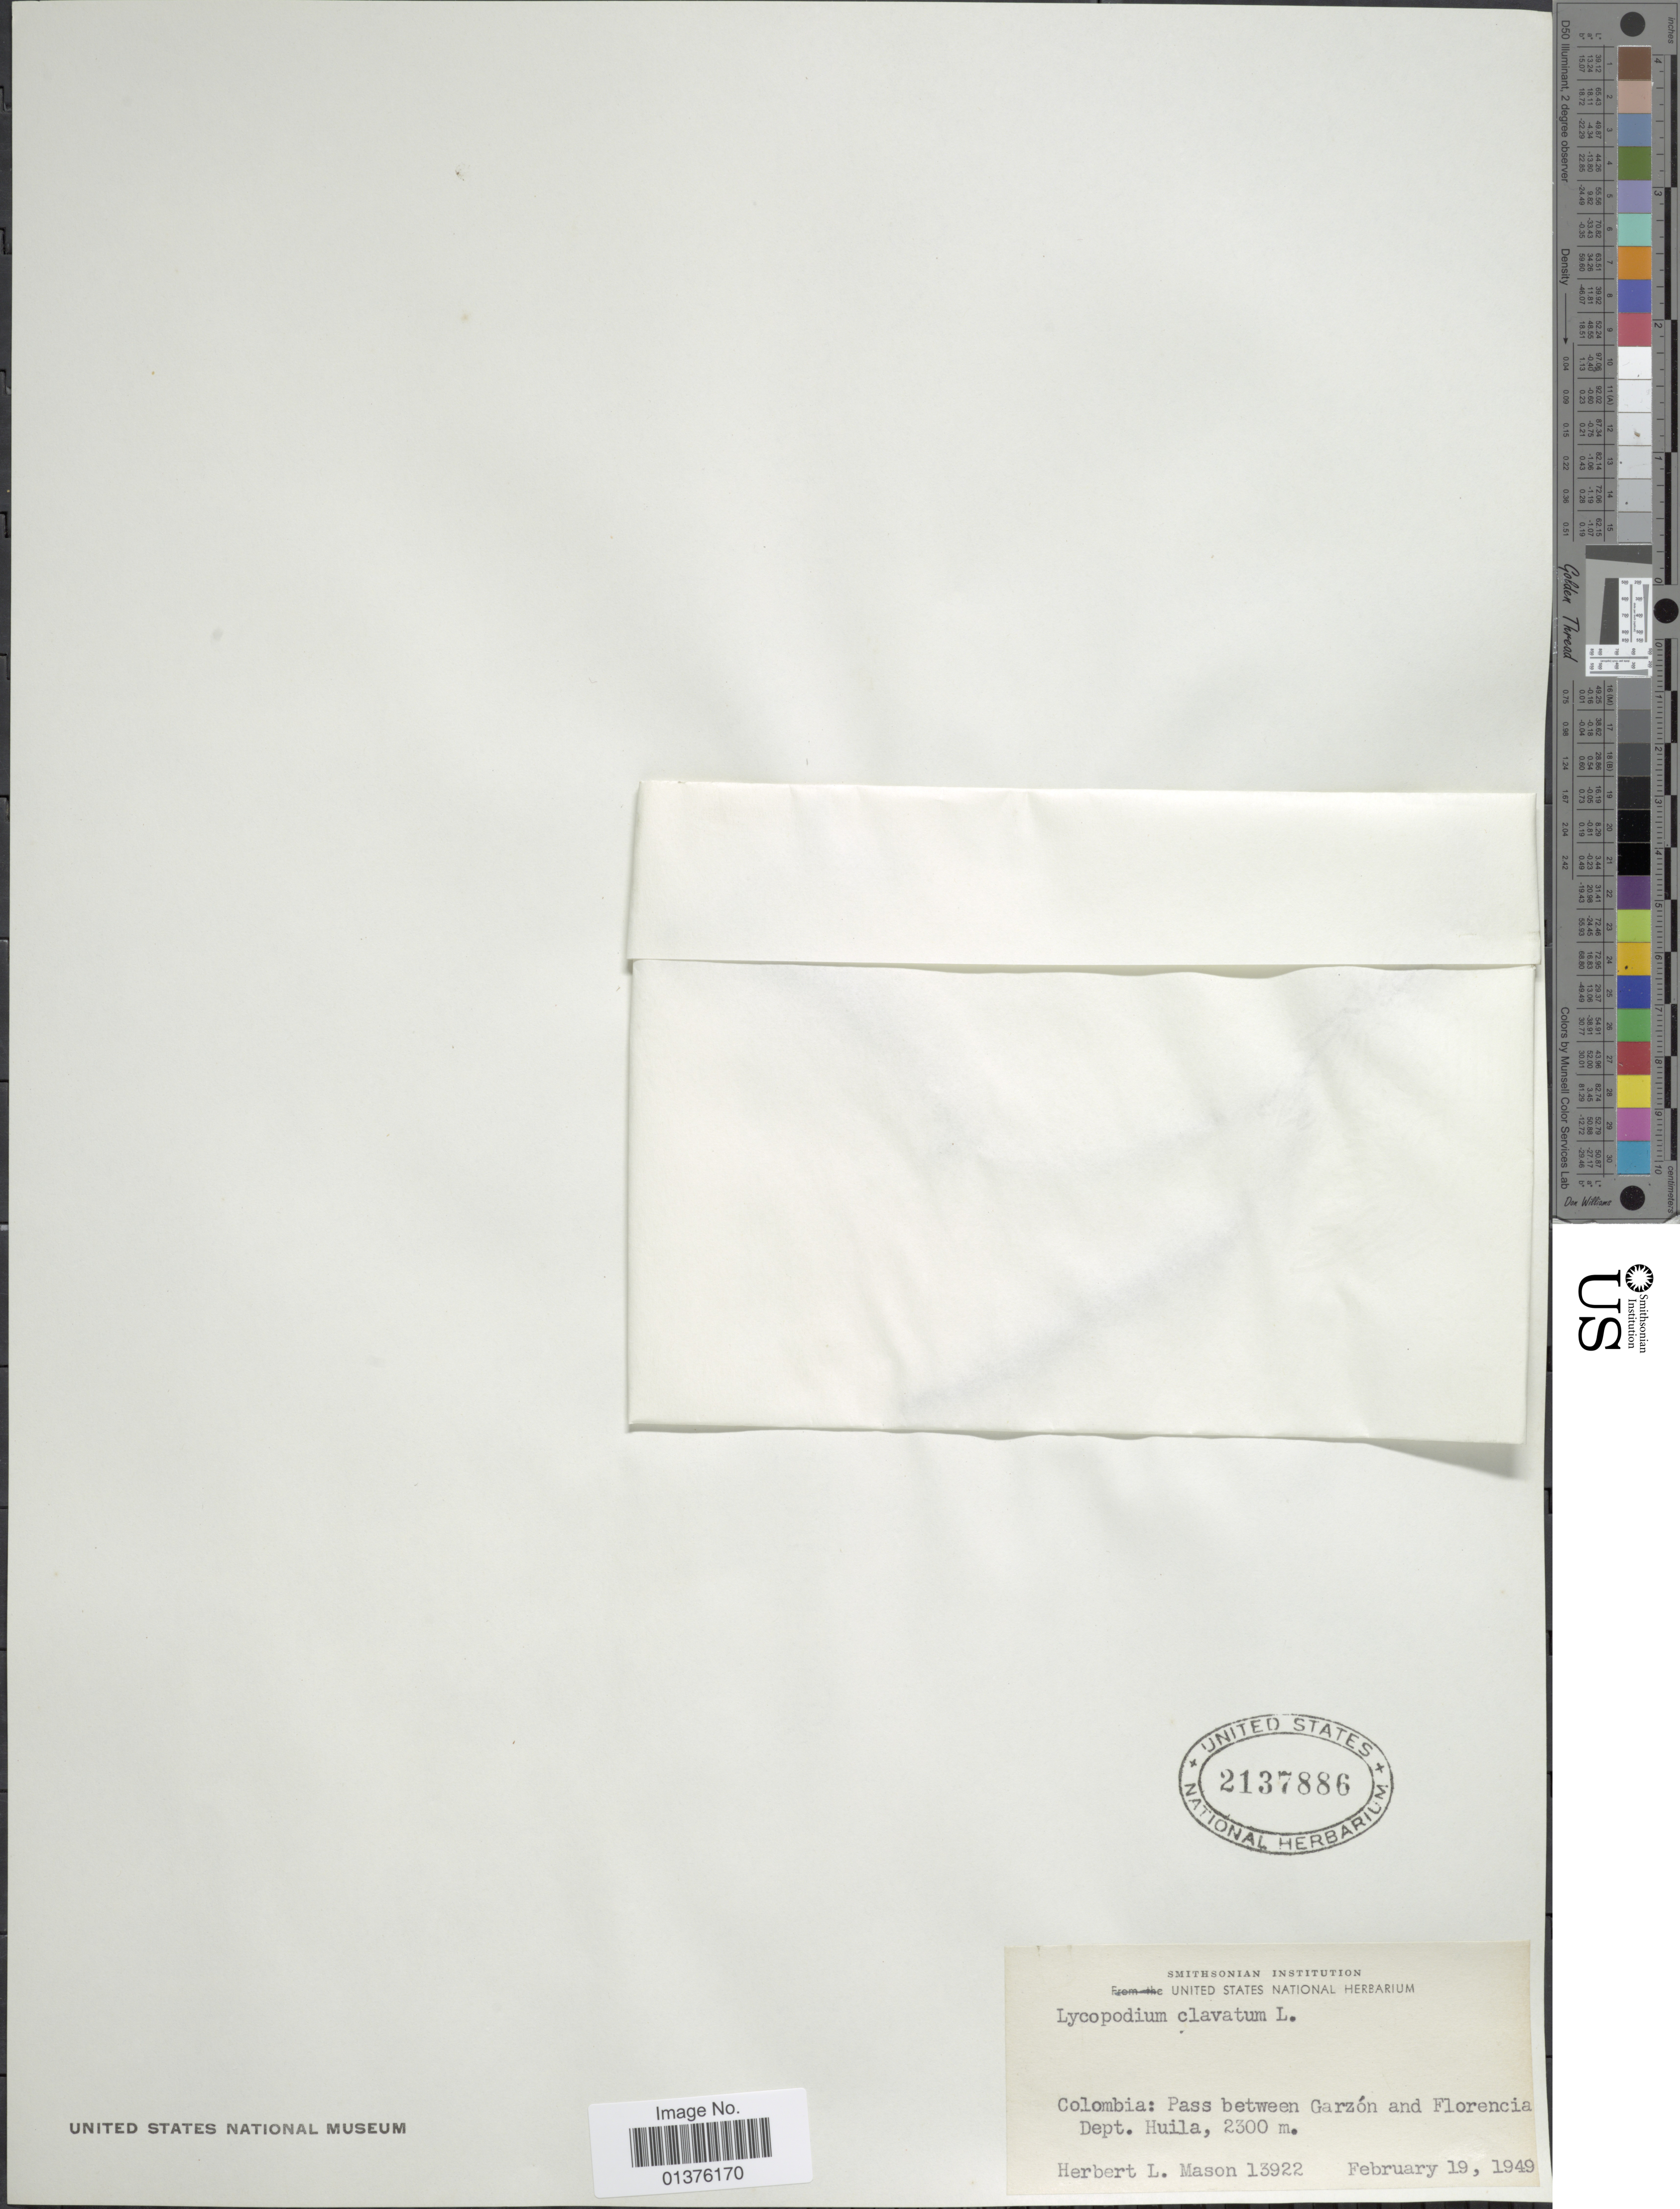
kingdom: Plantae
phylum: Tracheophyta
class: Lycopodiopsida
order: Lycopodiales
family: Lycopodiaceae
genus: Lycopodium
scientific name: Lycopodium clavatum subsp. clavatum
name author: L.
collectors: H. L. Mason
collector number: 13922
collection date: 1949-02-19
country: Colombia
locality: Pass between Garzón and Florencia Dept. Huila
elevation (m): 2300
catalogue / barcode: US 2137886